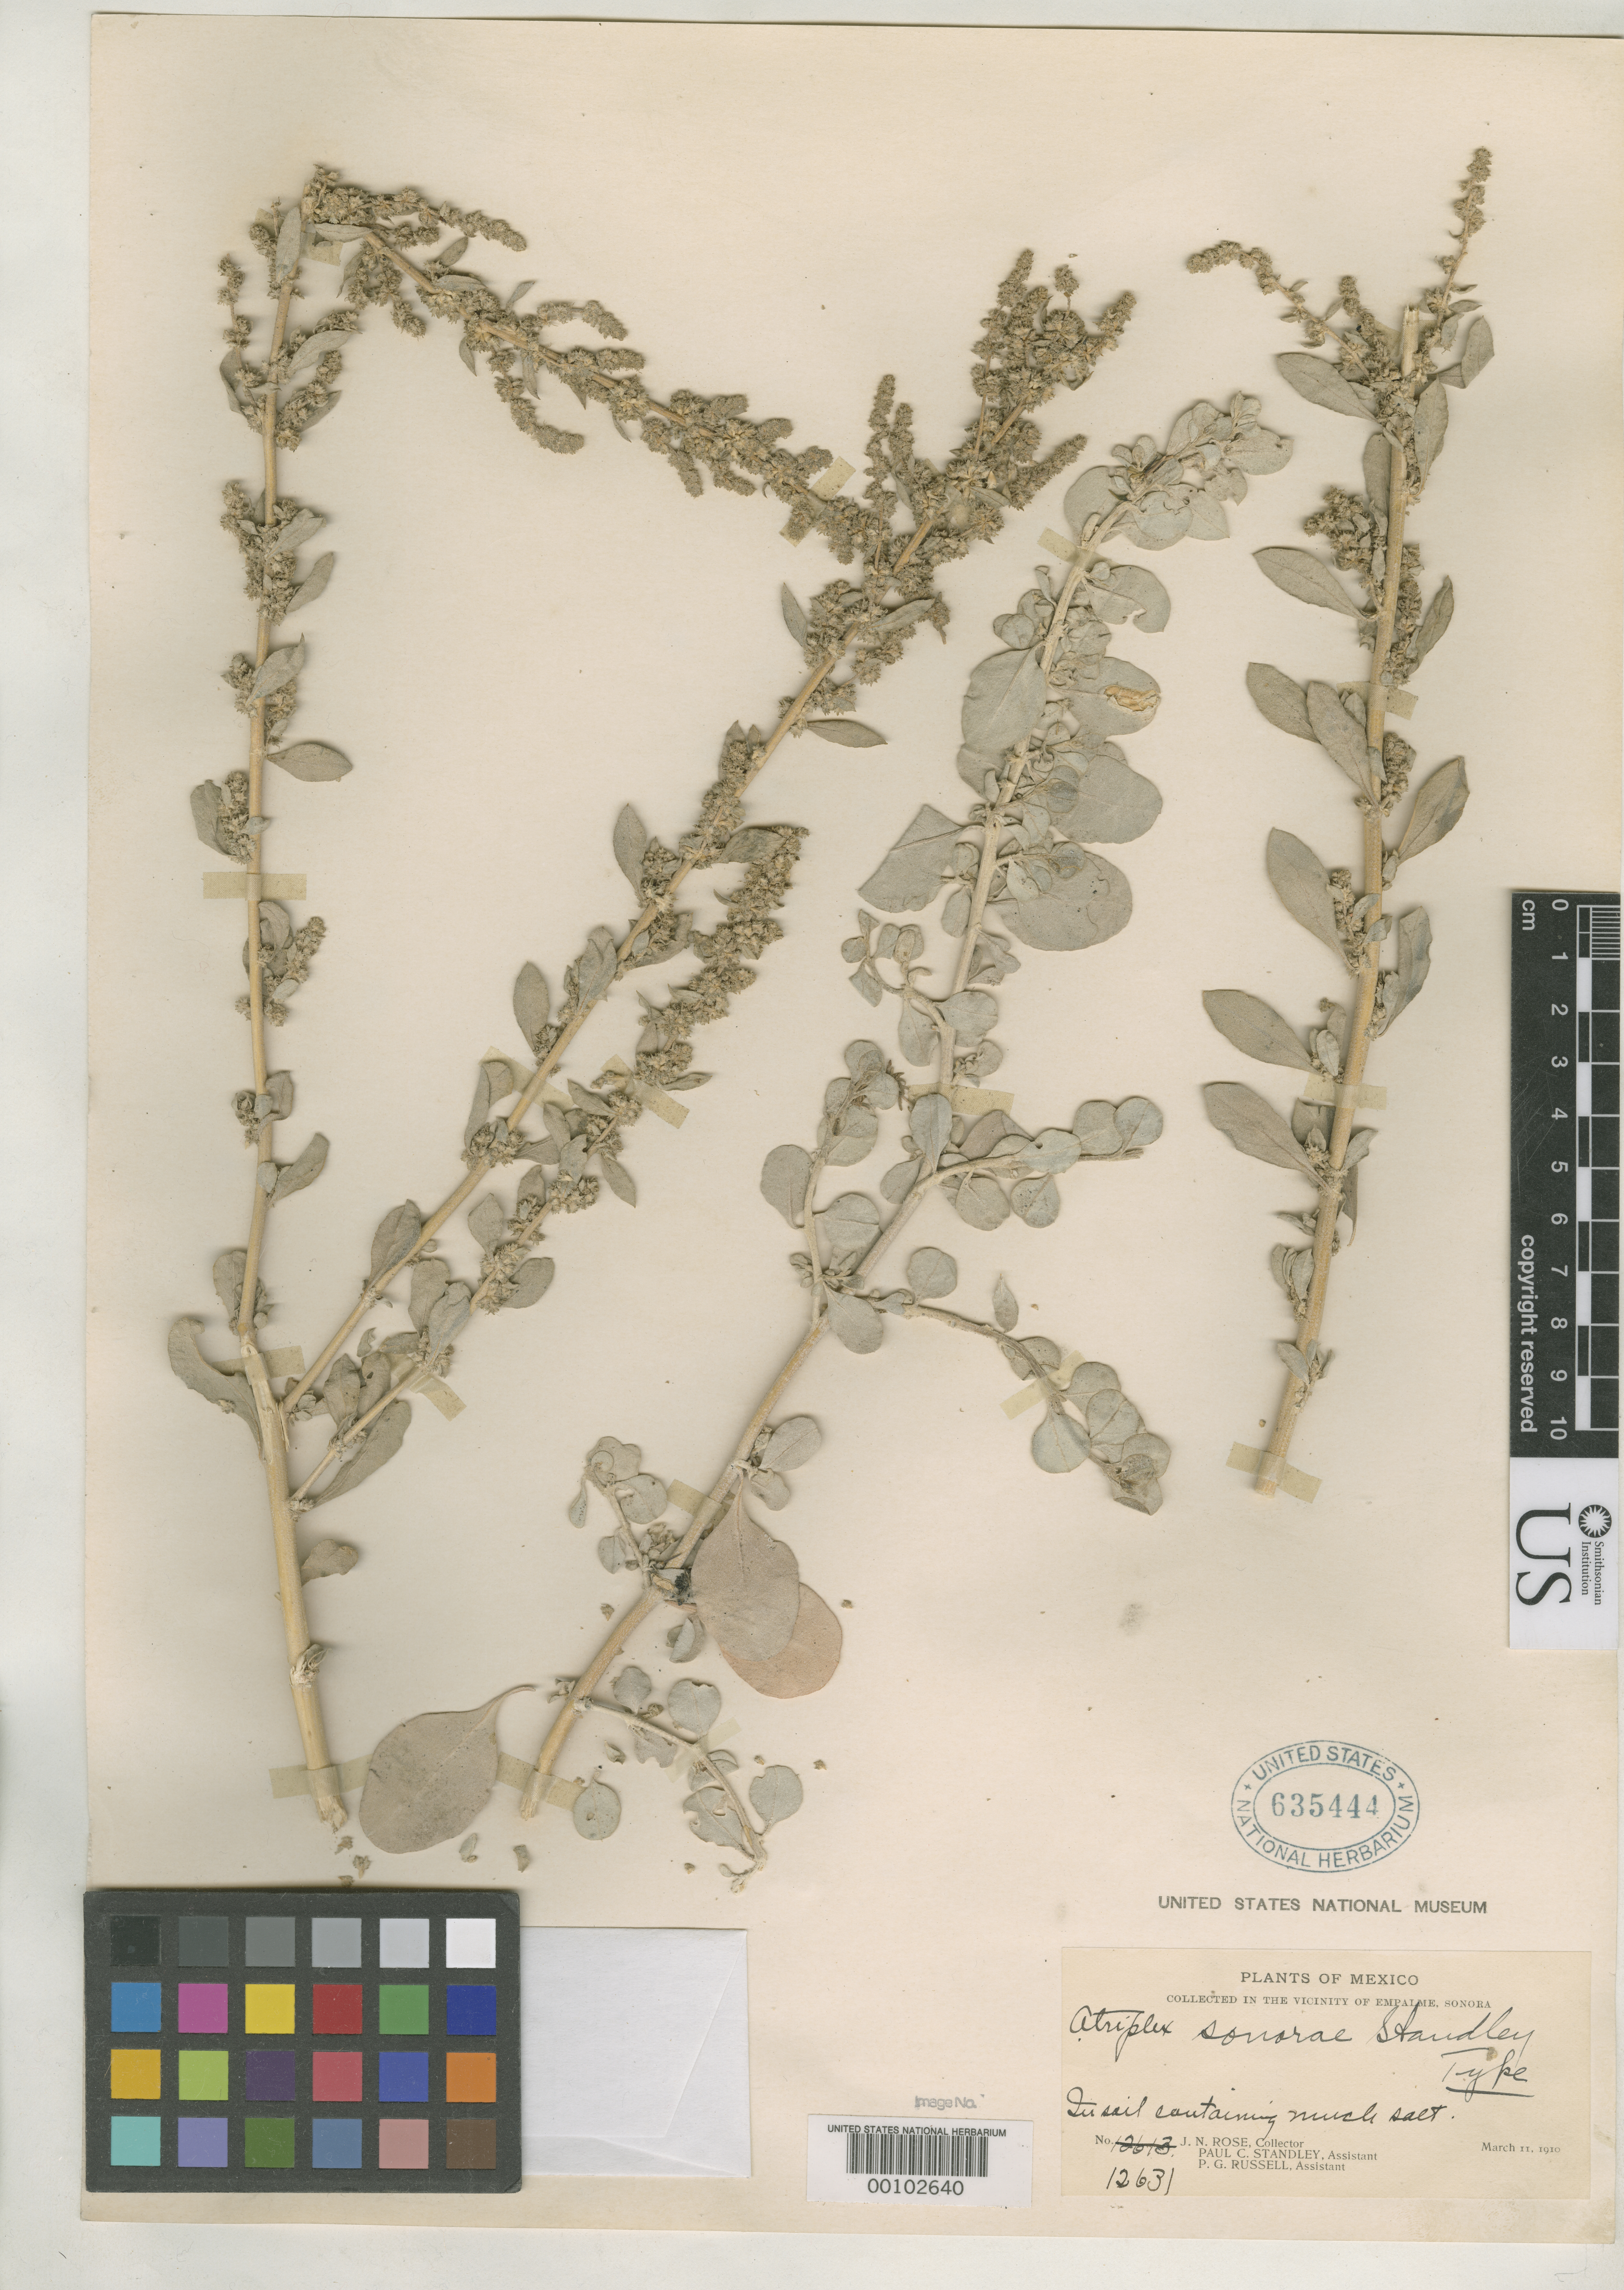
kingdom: Plantae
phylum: Tracheophyta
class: Magnoliopsida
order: Caryophyllales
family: Amaranthaceae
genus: Atriplex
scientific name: Atriplex sonorae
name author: Standl.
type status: Holotype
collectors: J. N. Rose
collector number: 12631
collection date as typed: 11 Mar 1910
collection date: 1910-03-11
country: Mexico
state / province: Sonora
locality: Near Empalme.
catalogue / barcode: US 635444